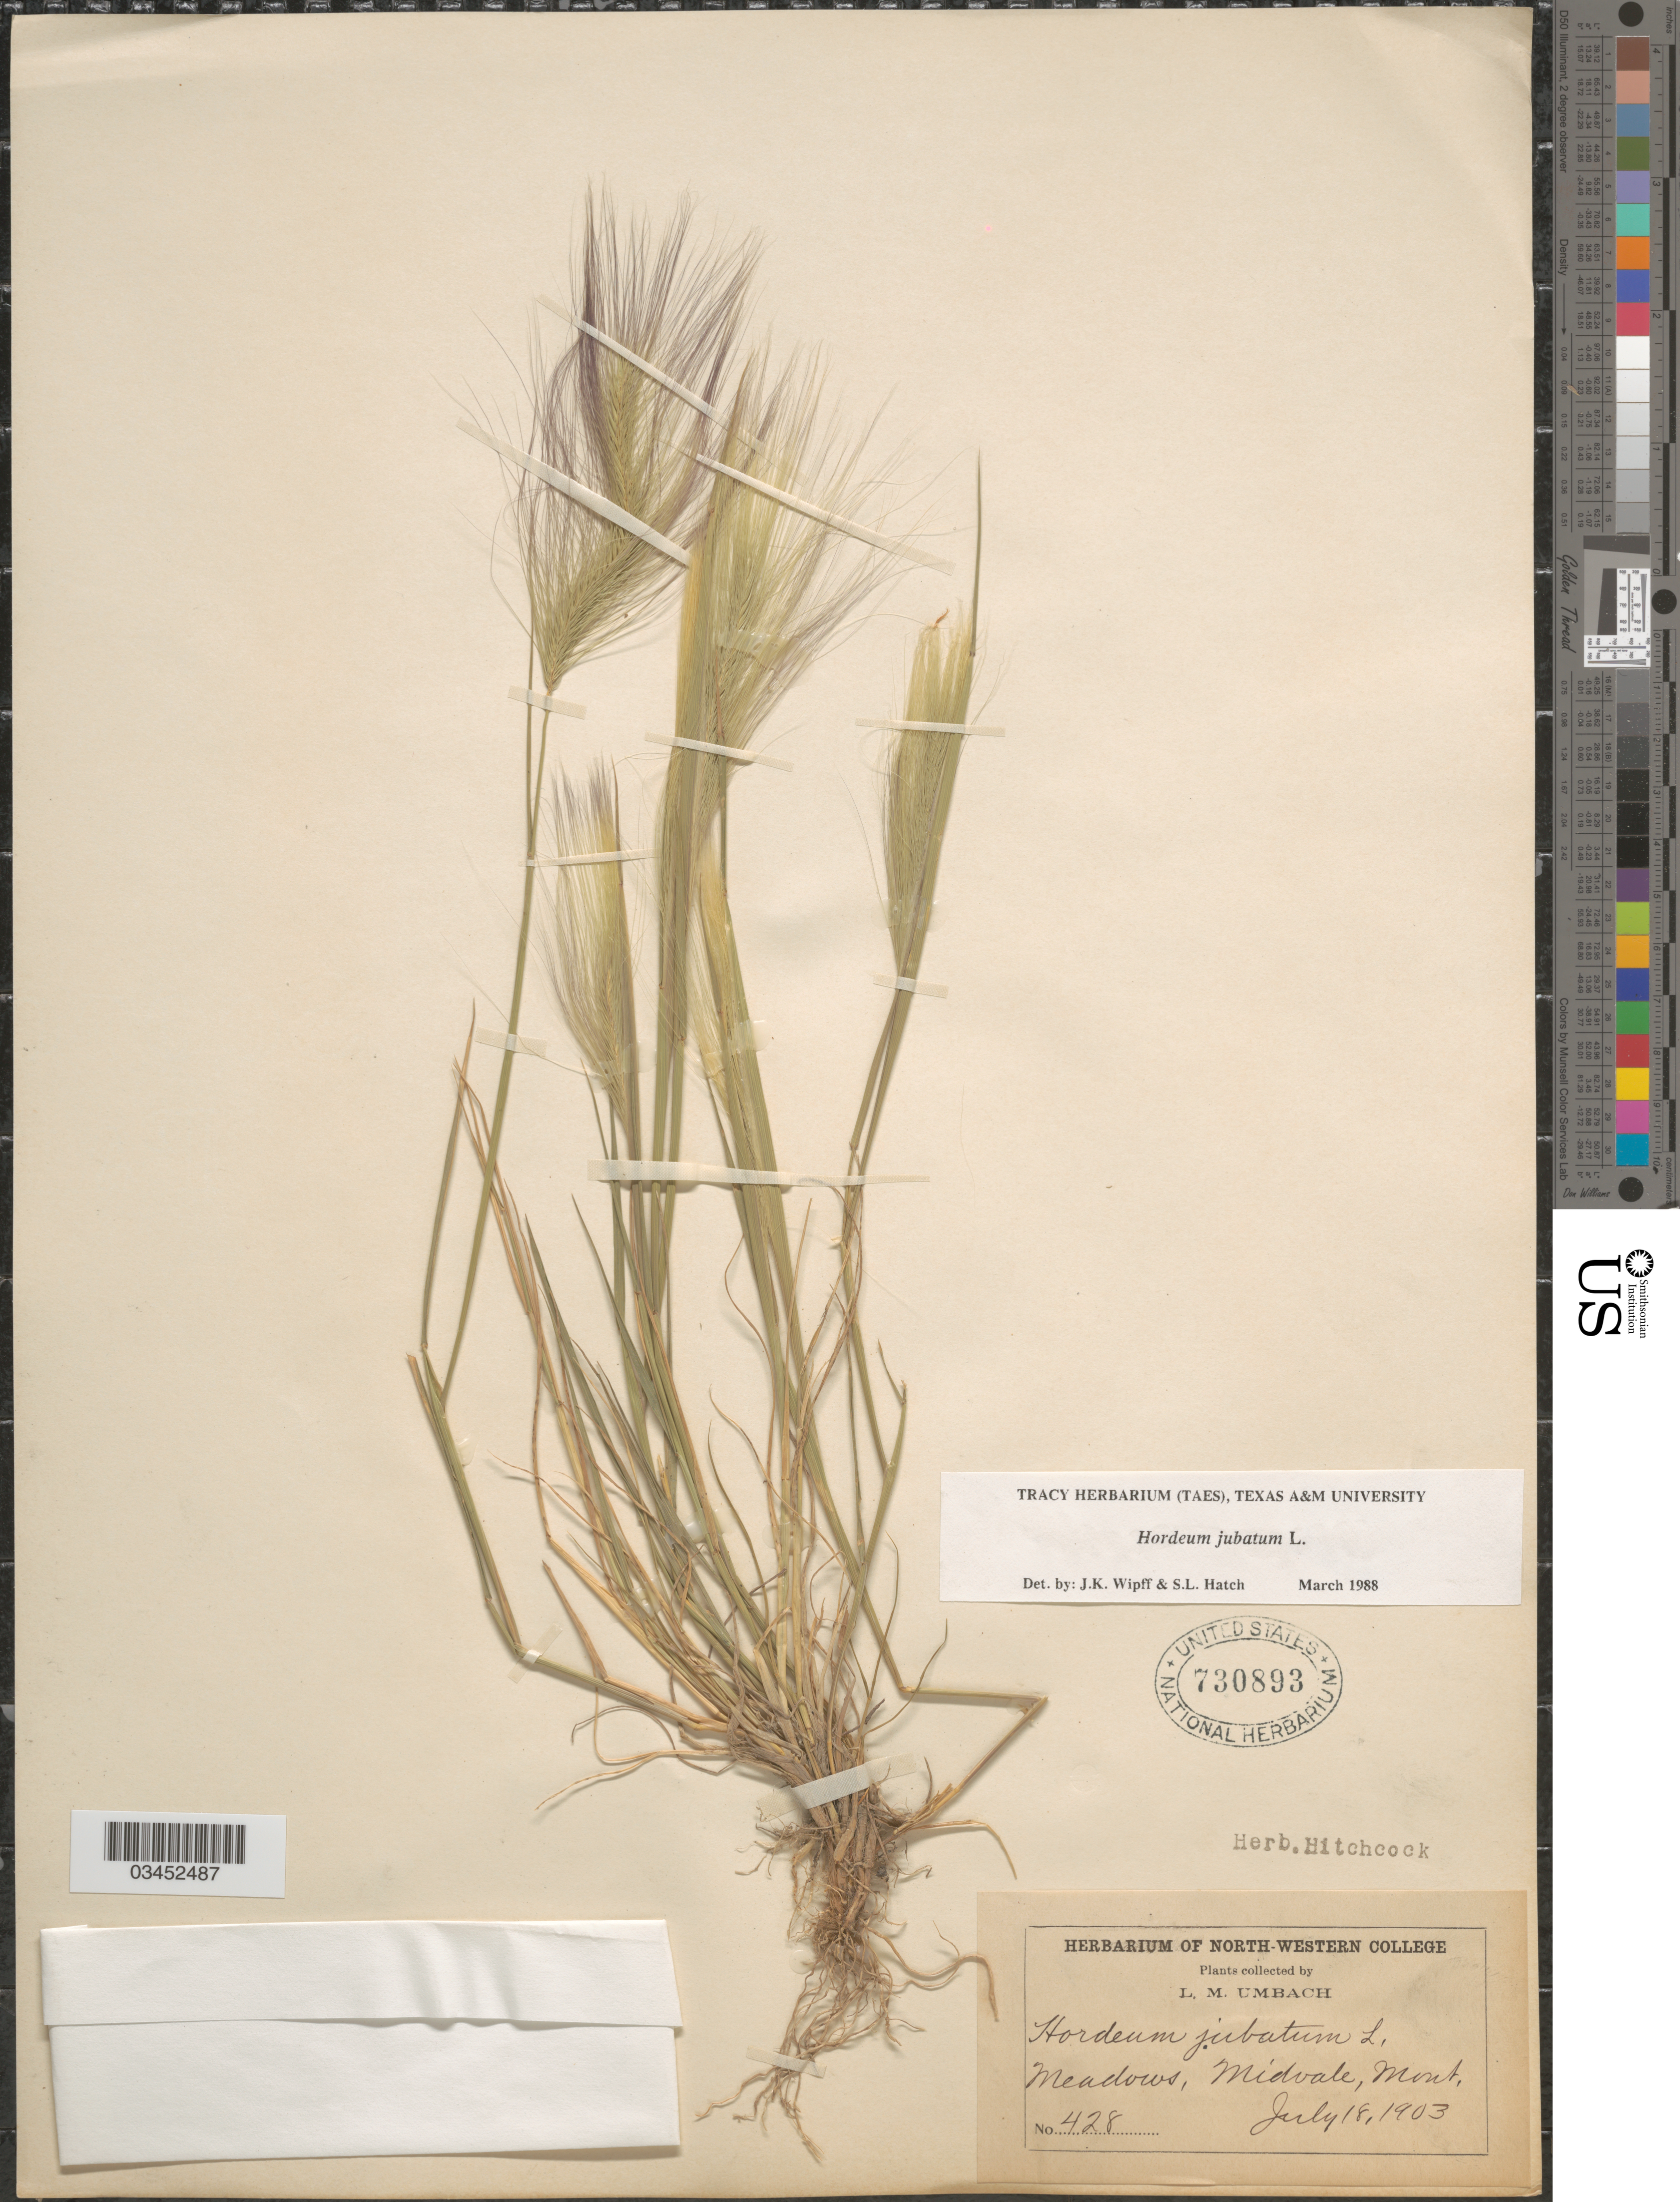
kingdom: Plantae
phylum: Tracheophyta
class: Liliopsida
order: Poales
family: Poaceae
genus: Hordeum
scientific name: Hordeum jubatum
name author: L.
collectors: L. M. Umbach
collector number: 428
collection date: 1903-07-18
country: United States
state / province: Montana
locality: Meadows, Midvale.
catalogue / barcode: US 730893